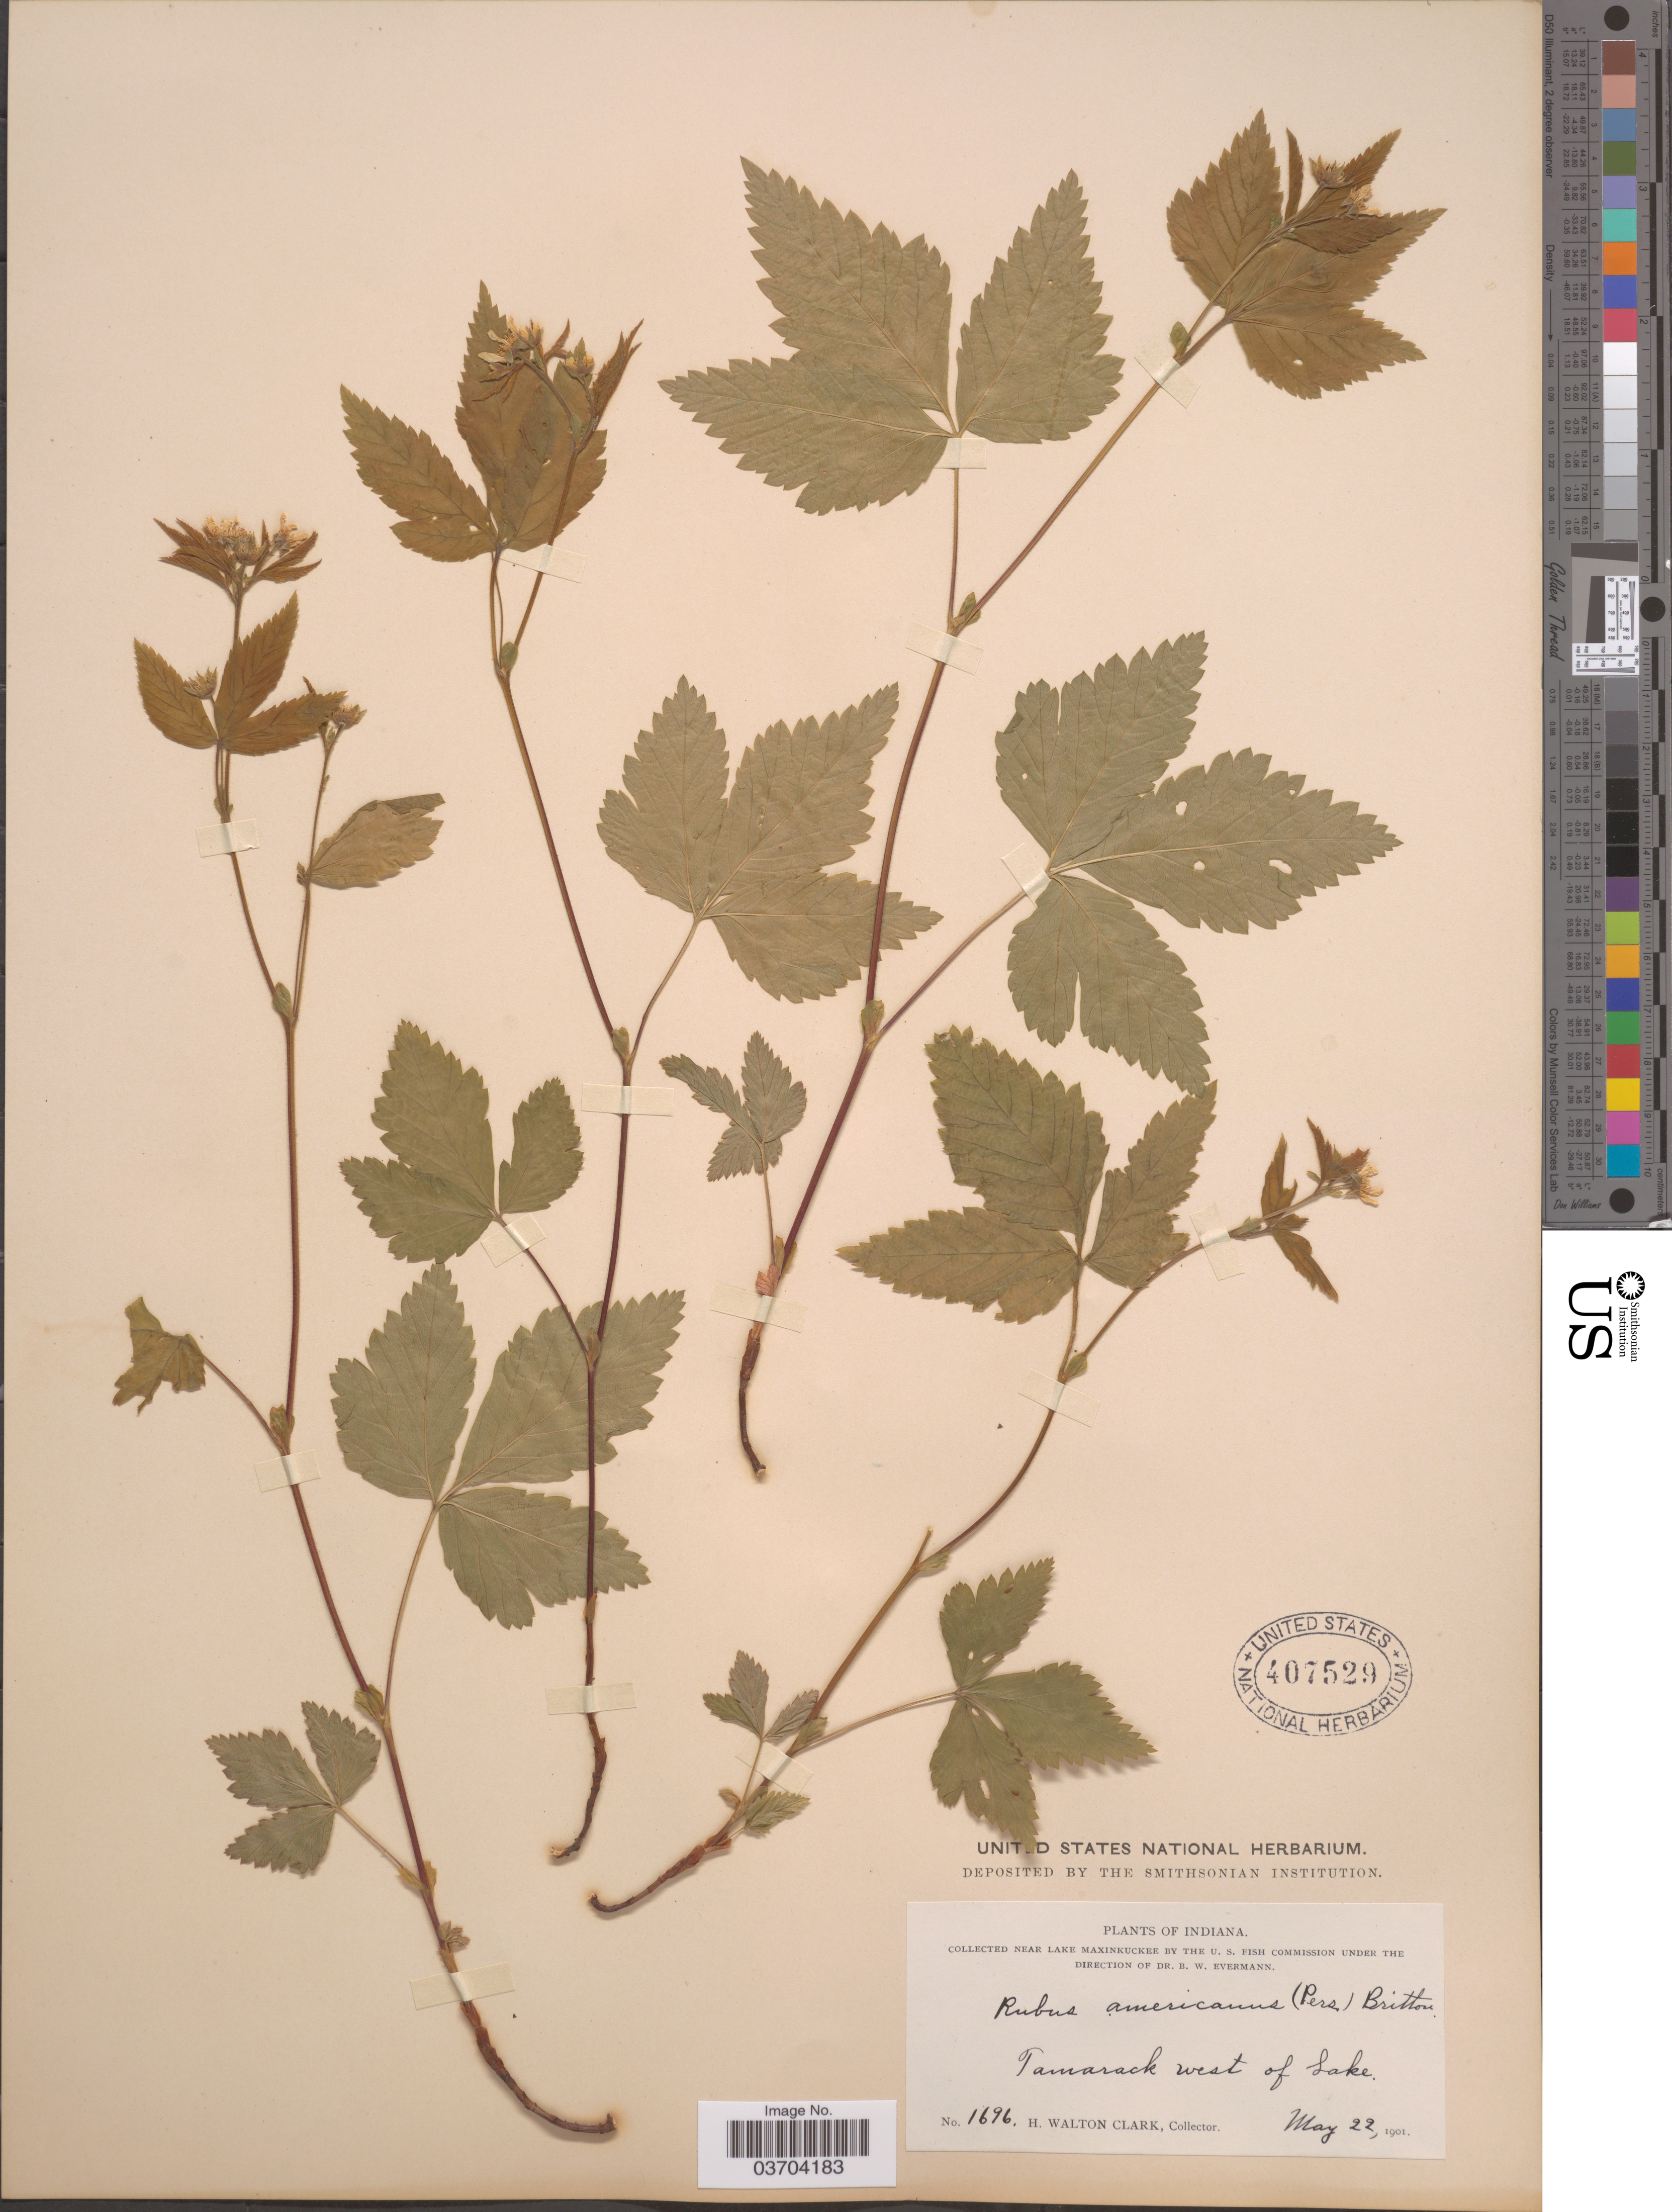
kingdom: Plantae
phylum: Tracheophyta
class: Magnoliopsida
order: Rosales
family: Rosaceae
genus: Rubus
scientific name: Rubus pubescens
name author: Raf.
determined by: Widrlechner, M. P.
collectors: H. W. Clark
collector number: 1696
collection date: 1901-05-22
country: United States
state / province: Indiana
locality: Near Lake Maxinkuckee. Tamarack west of Lake.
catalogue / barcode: US 407529